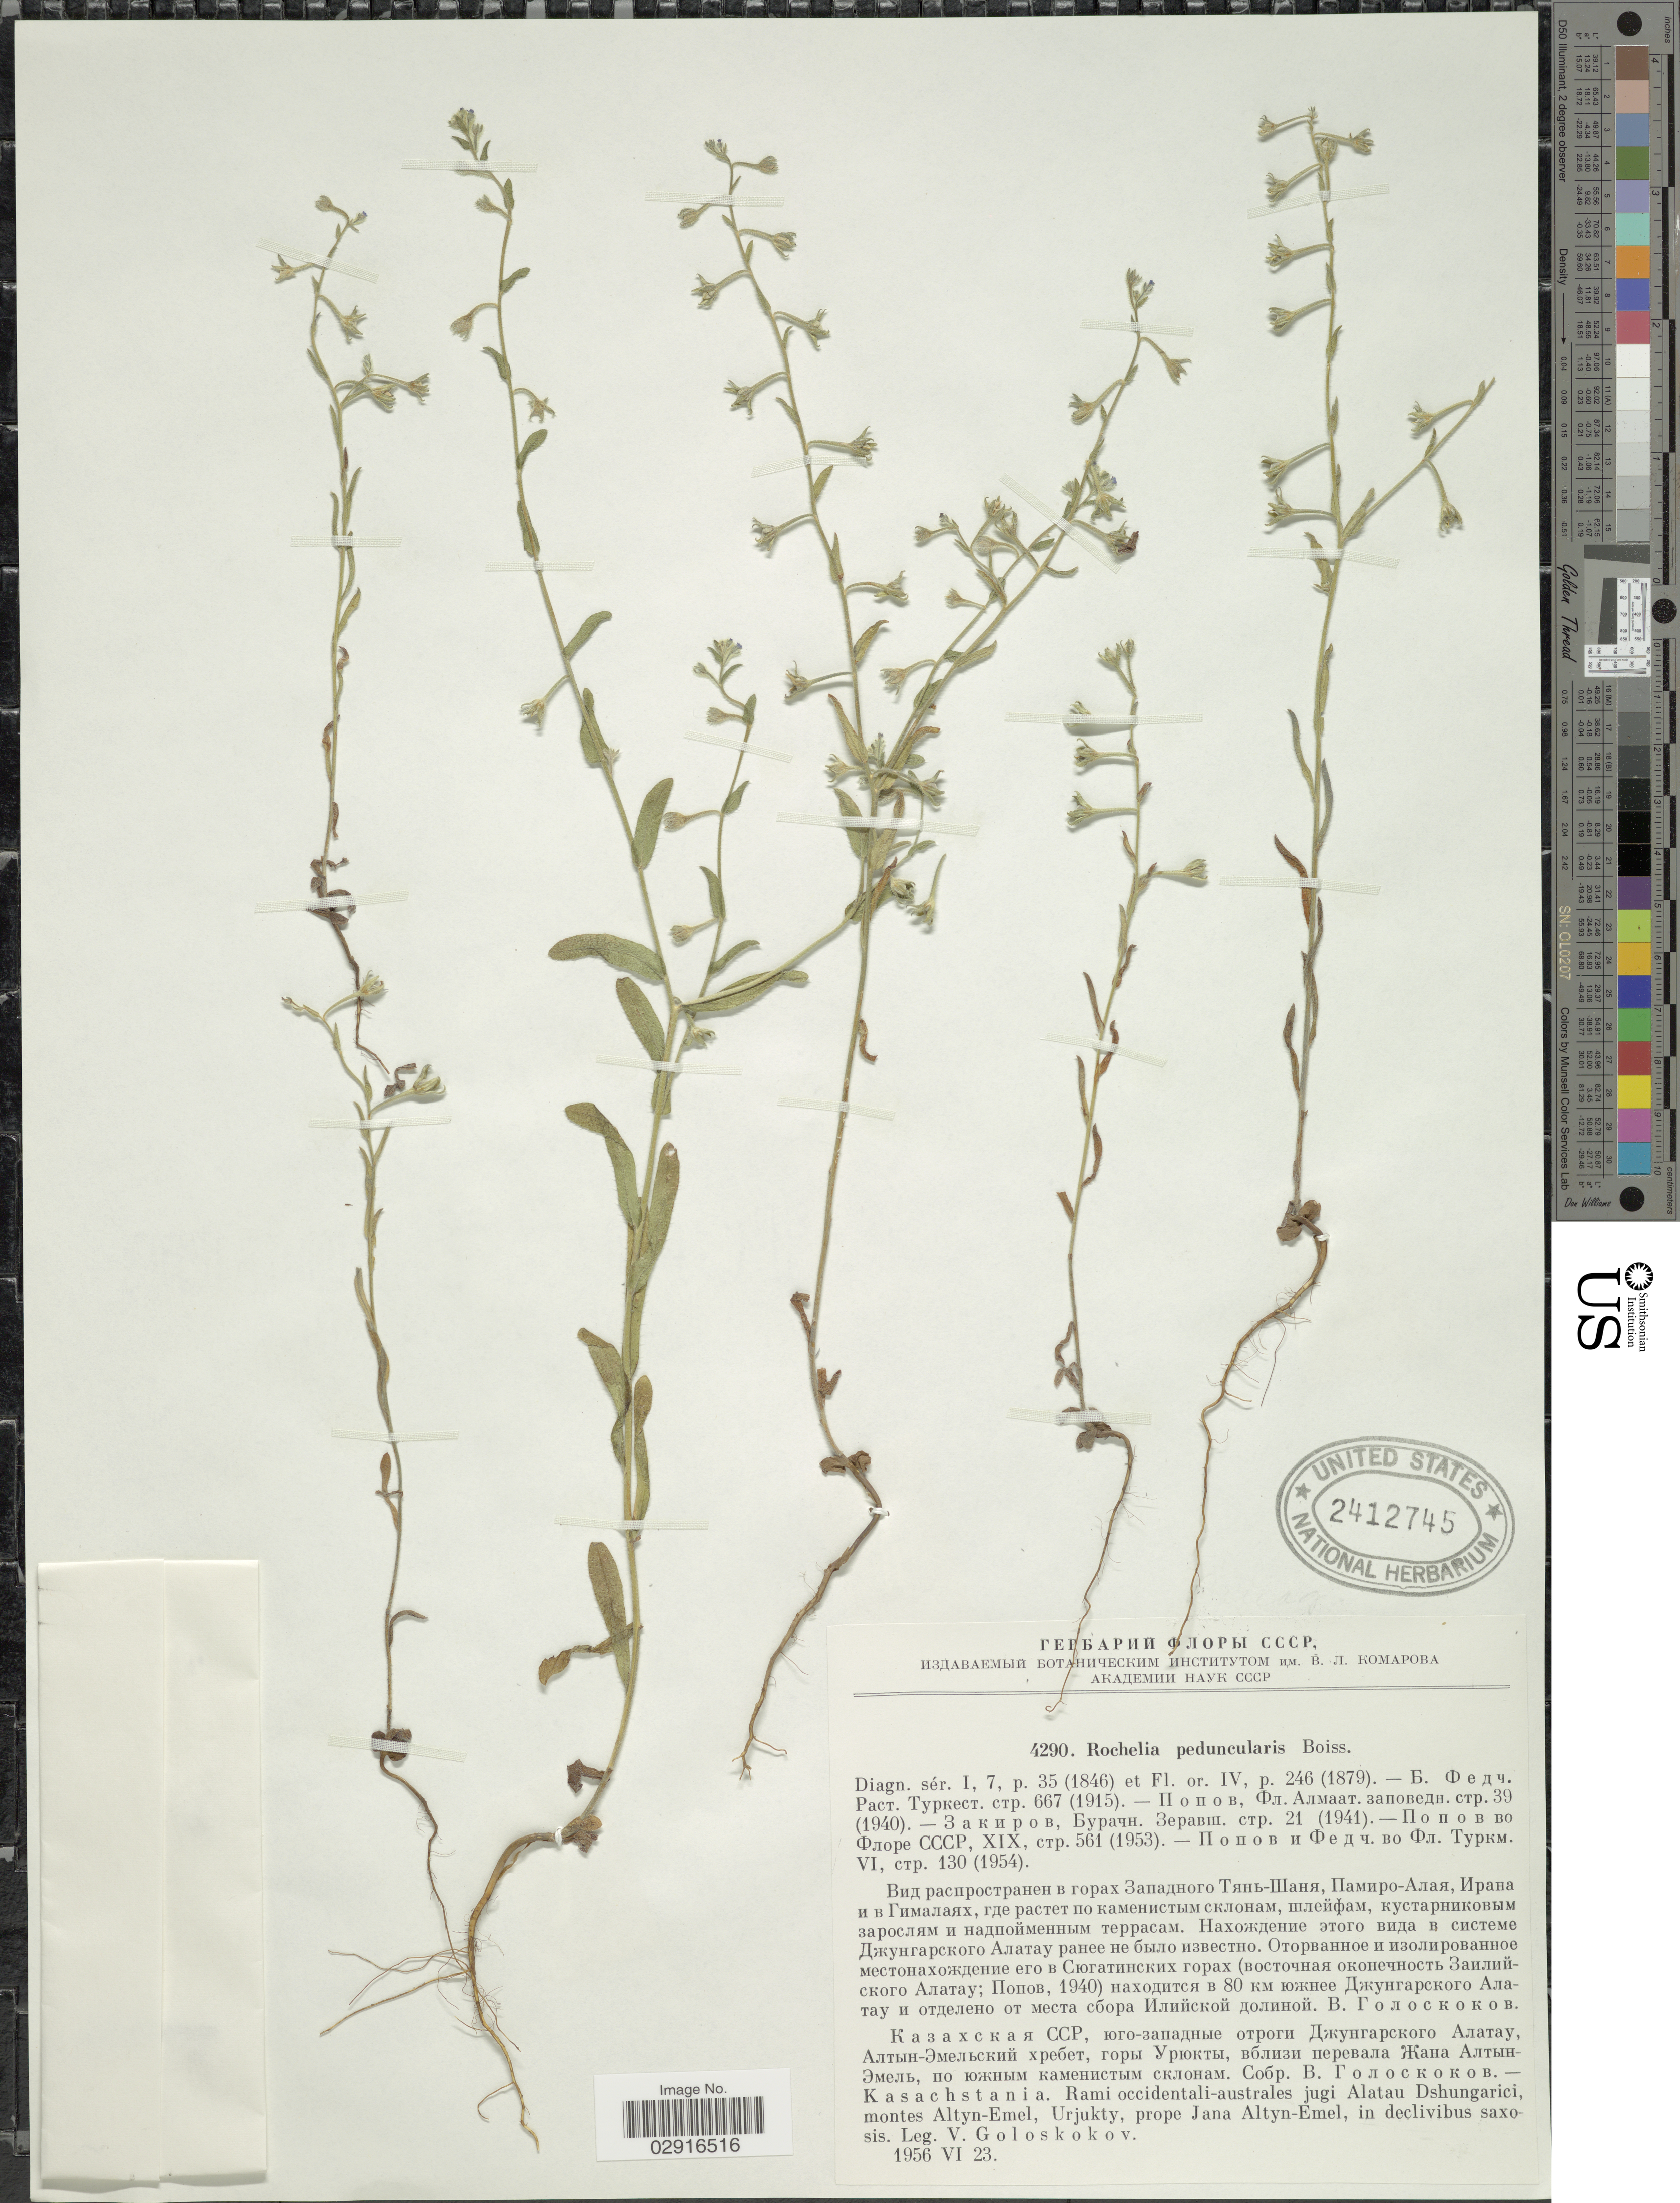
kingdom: Plantae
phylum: Tracheophyta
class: Magnoliopsida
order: Boraginales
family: Boraginaceae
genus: Rochelia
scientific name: Rochelia peduncularis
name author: Boiss.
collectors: V. P. Goloskokov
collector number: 4290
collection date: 1956-06-23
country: Kazakhstan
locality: Kasachstania. Rami occidentali-australes jugi Alatau Dshungarici, montes Altyn-Emel, Urjukty, prope Jana Altyn-Emel.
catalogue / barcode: US 2412745